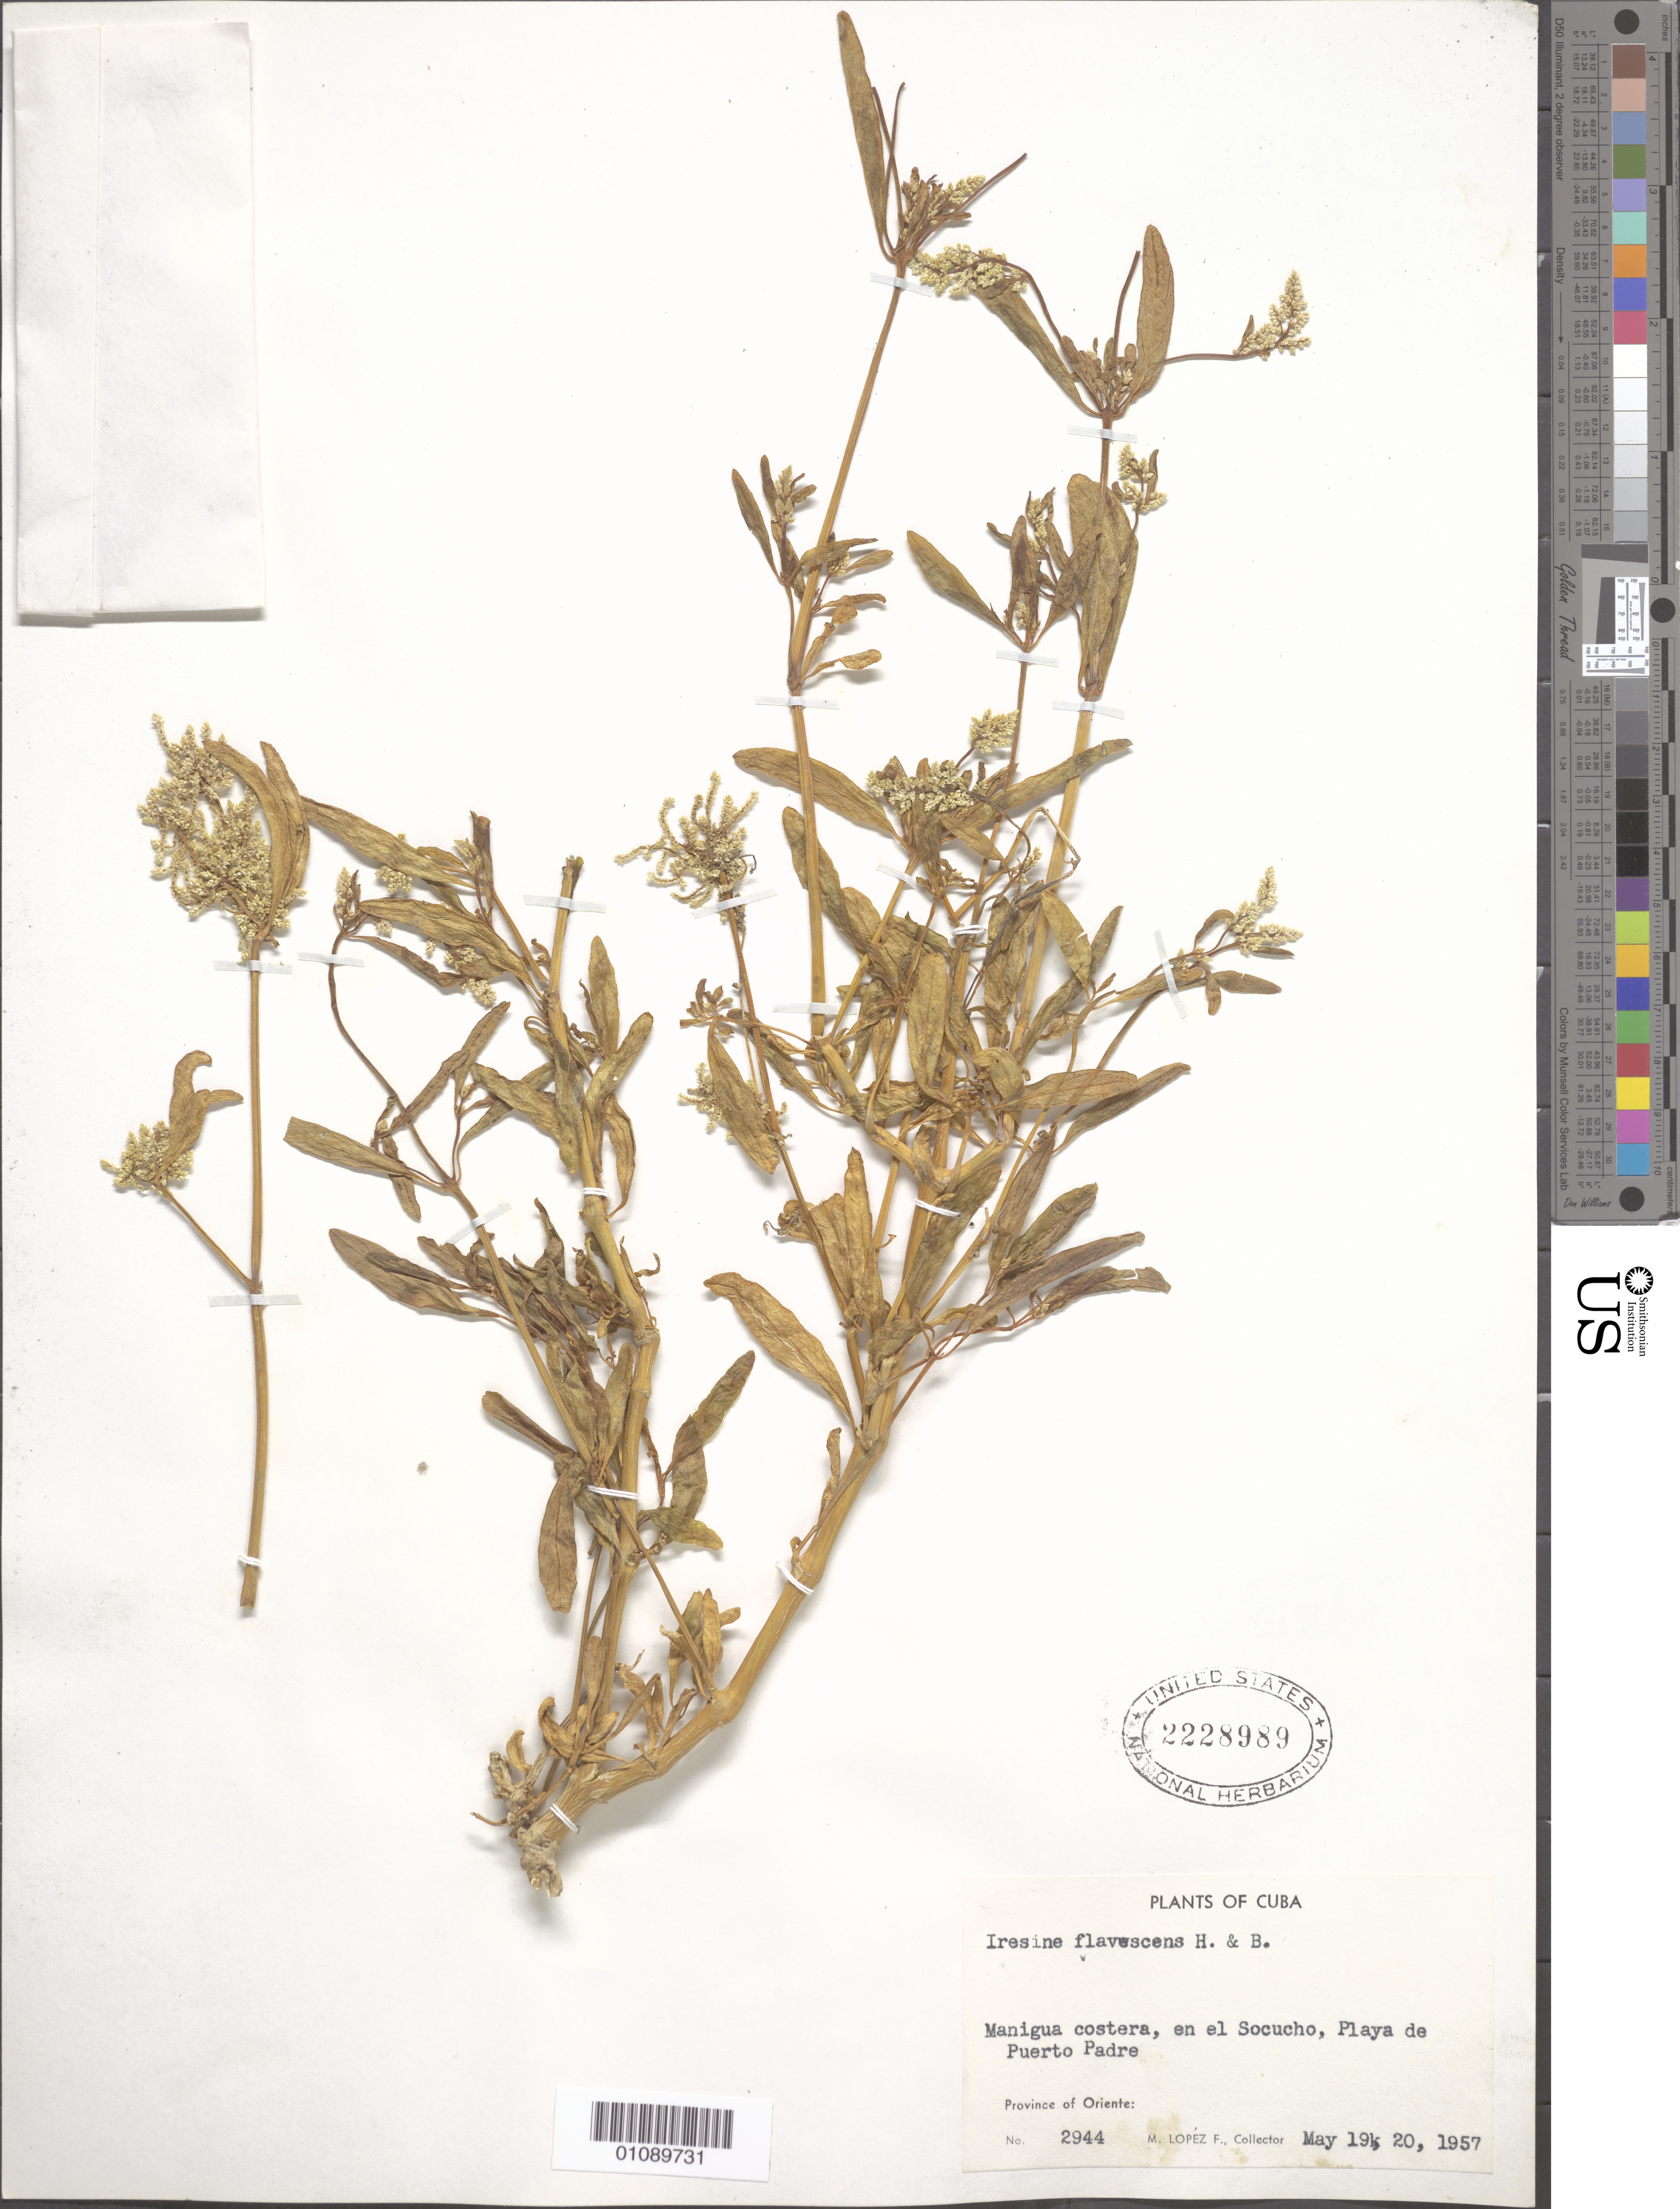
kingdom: Plantae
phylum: Tracheophyta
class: Magnoliopsida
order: Caryophyllales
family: Amaranthaceae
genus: Iresine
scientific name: Iresine flavescens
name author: Humb. & Bonpl. ex Willd.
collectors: M. López Figueiras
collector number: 2944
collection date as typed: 19 May 1957 and 20 May 1957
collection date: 1957-05-19,1957-05-20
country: Cuba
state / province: Las Tunas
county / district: Puerto Padre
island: Cuba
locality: Oriente: Manigua costera, en el Socucho, Playa de Puerto Padre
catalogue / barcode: US 2228989